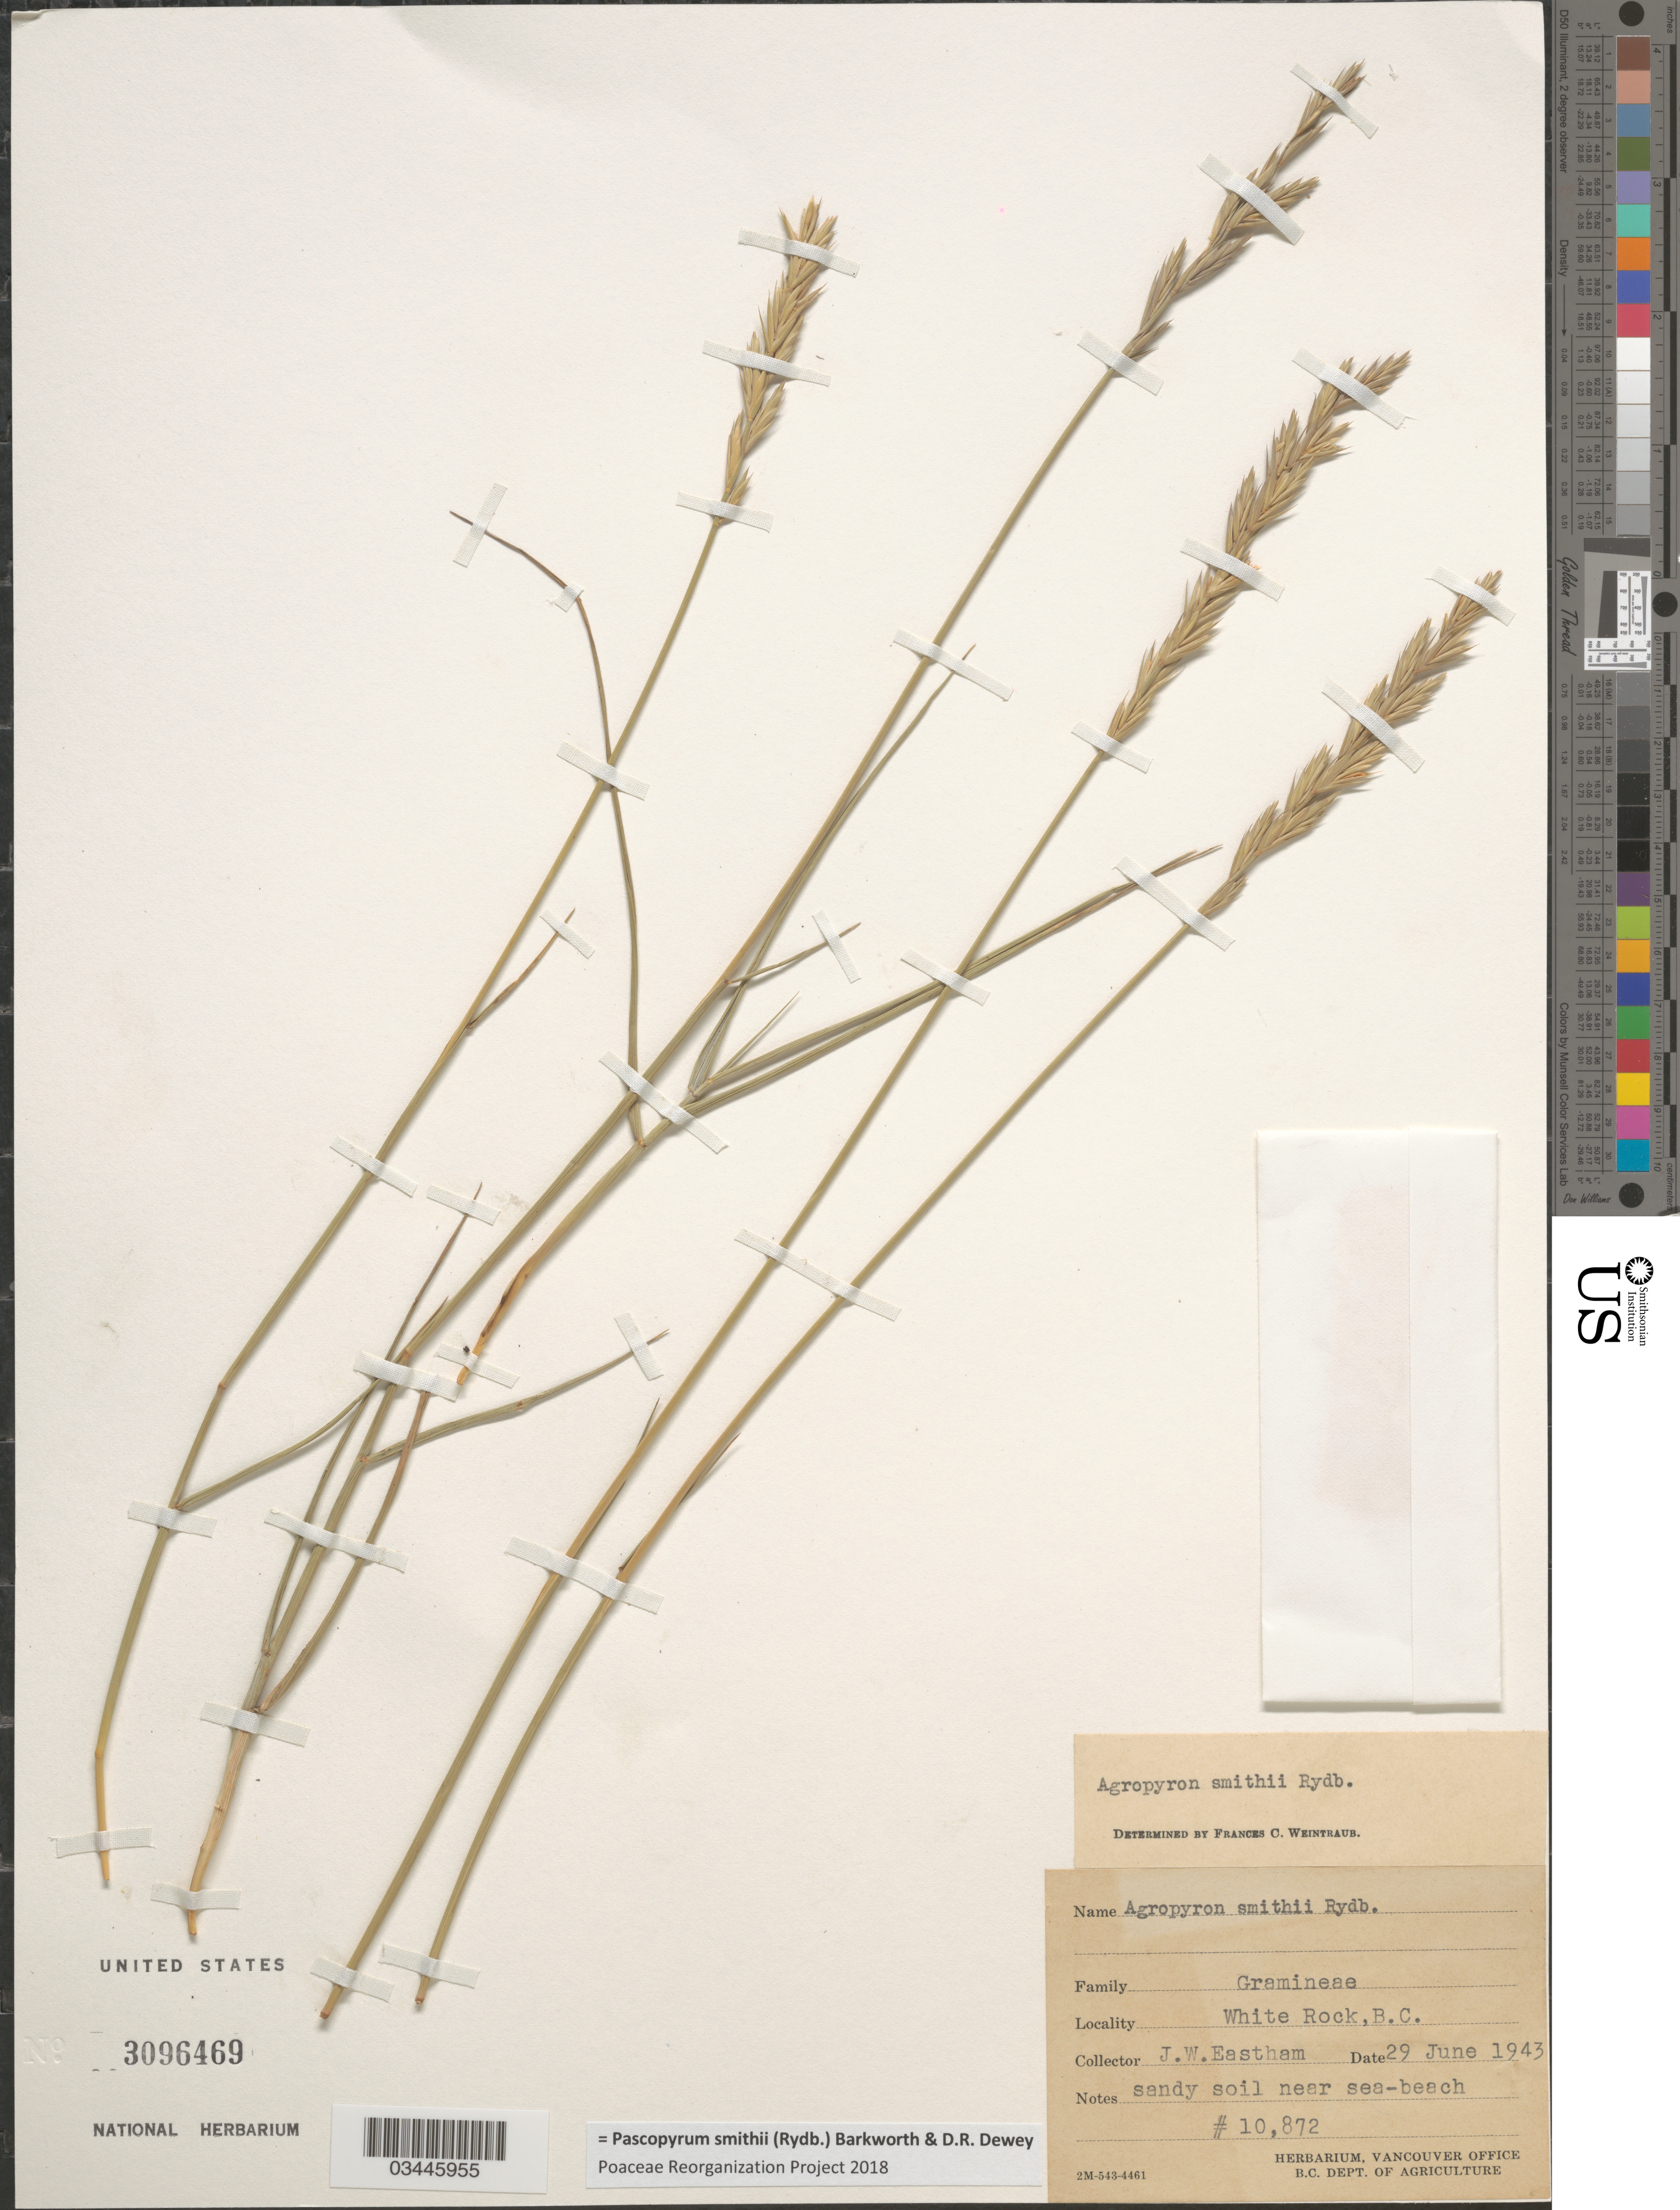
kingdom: Plantae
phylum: Tracheophyta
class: Liliopsida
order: Poales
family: Poaceae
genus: Pascopyrum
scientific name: Pascopyrum smithii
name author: (Rydb.) Barkworth & Dewey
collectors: J. Eastham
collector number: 10872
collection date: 1943-06-29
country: Canada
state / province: British Columbia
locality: White Rock.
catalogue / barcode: US 3096469